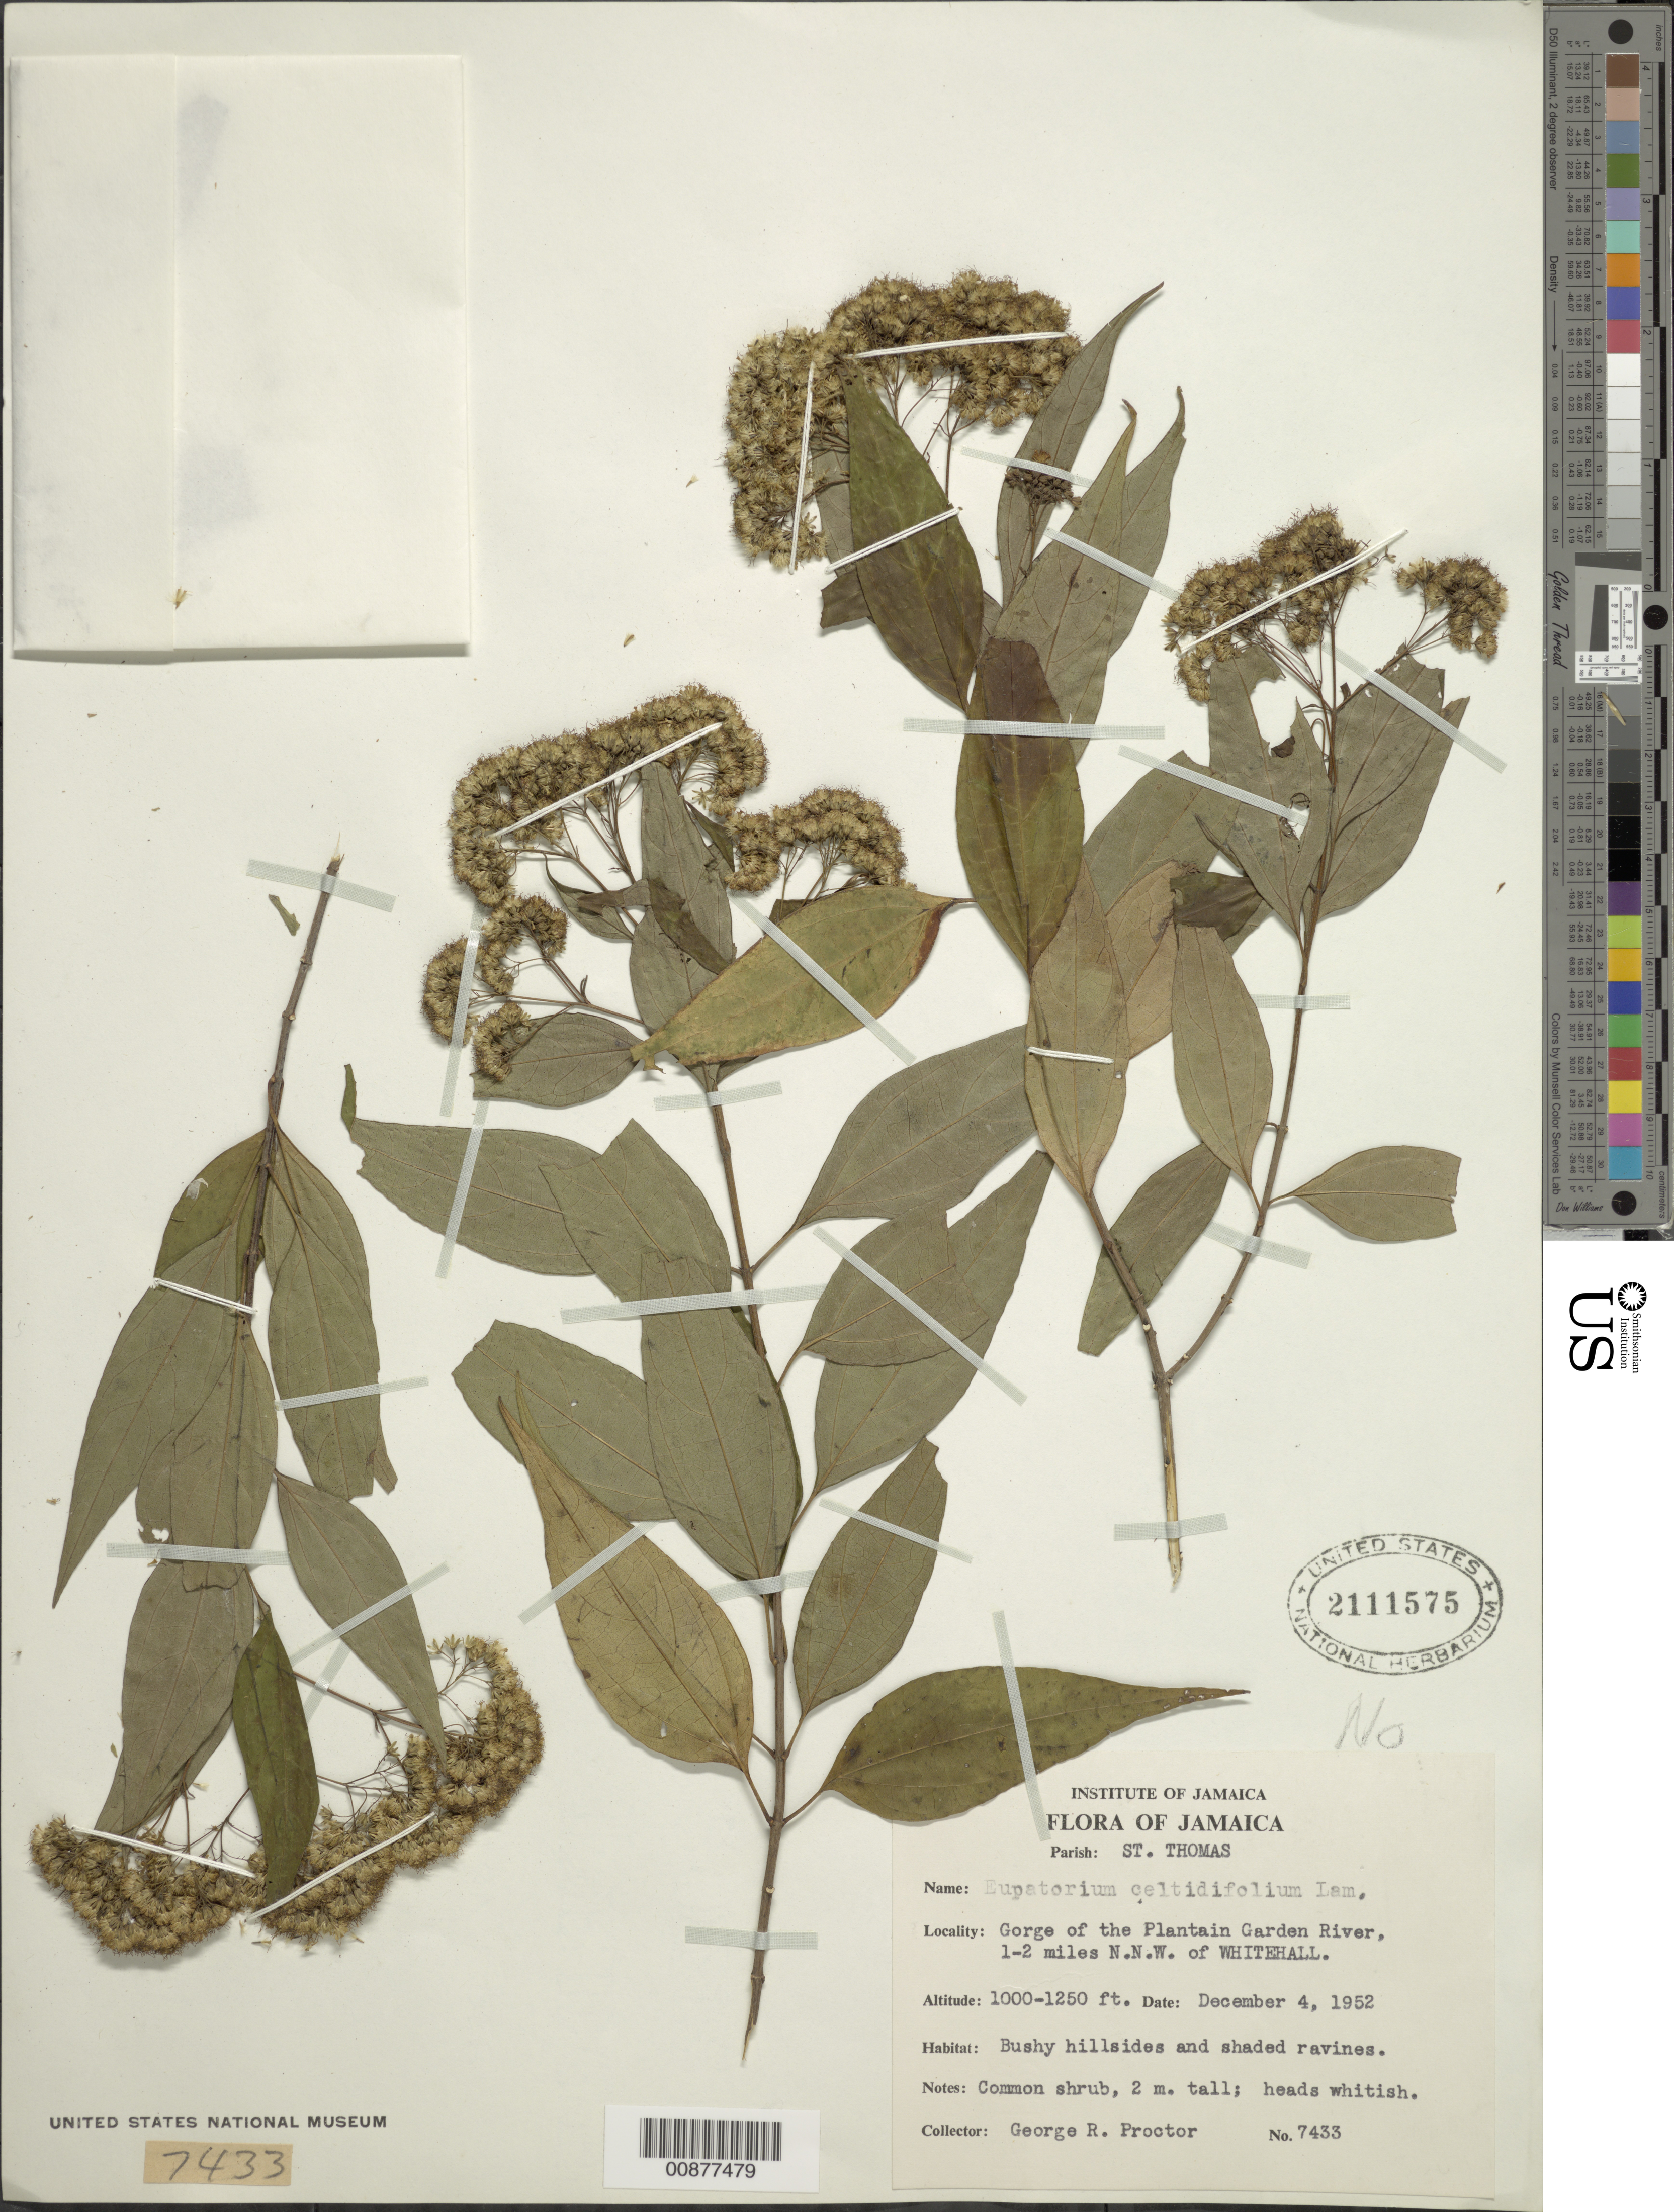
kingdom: Plantae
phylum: Tracheophyta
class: Magnoliopsida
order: Asterales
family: Asteraceae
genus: Koanophyllon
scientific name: Koanophyllon celtidifolium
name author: (Lam.) R.M. King & H. Rob.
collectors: G. R. Proctor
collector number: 7433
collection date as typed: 04 Dec 1952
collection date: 1952-12-04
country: Jamaica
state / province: Saint Thomas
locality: Gorge of the Plantain Garden River, 1-2 miles NNW of Whitehall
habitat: Bushy hillsides and shaded ravines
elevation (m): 305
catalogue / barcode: US 2111575